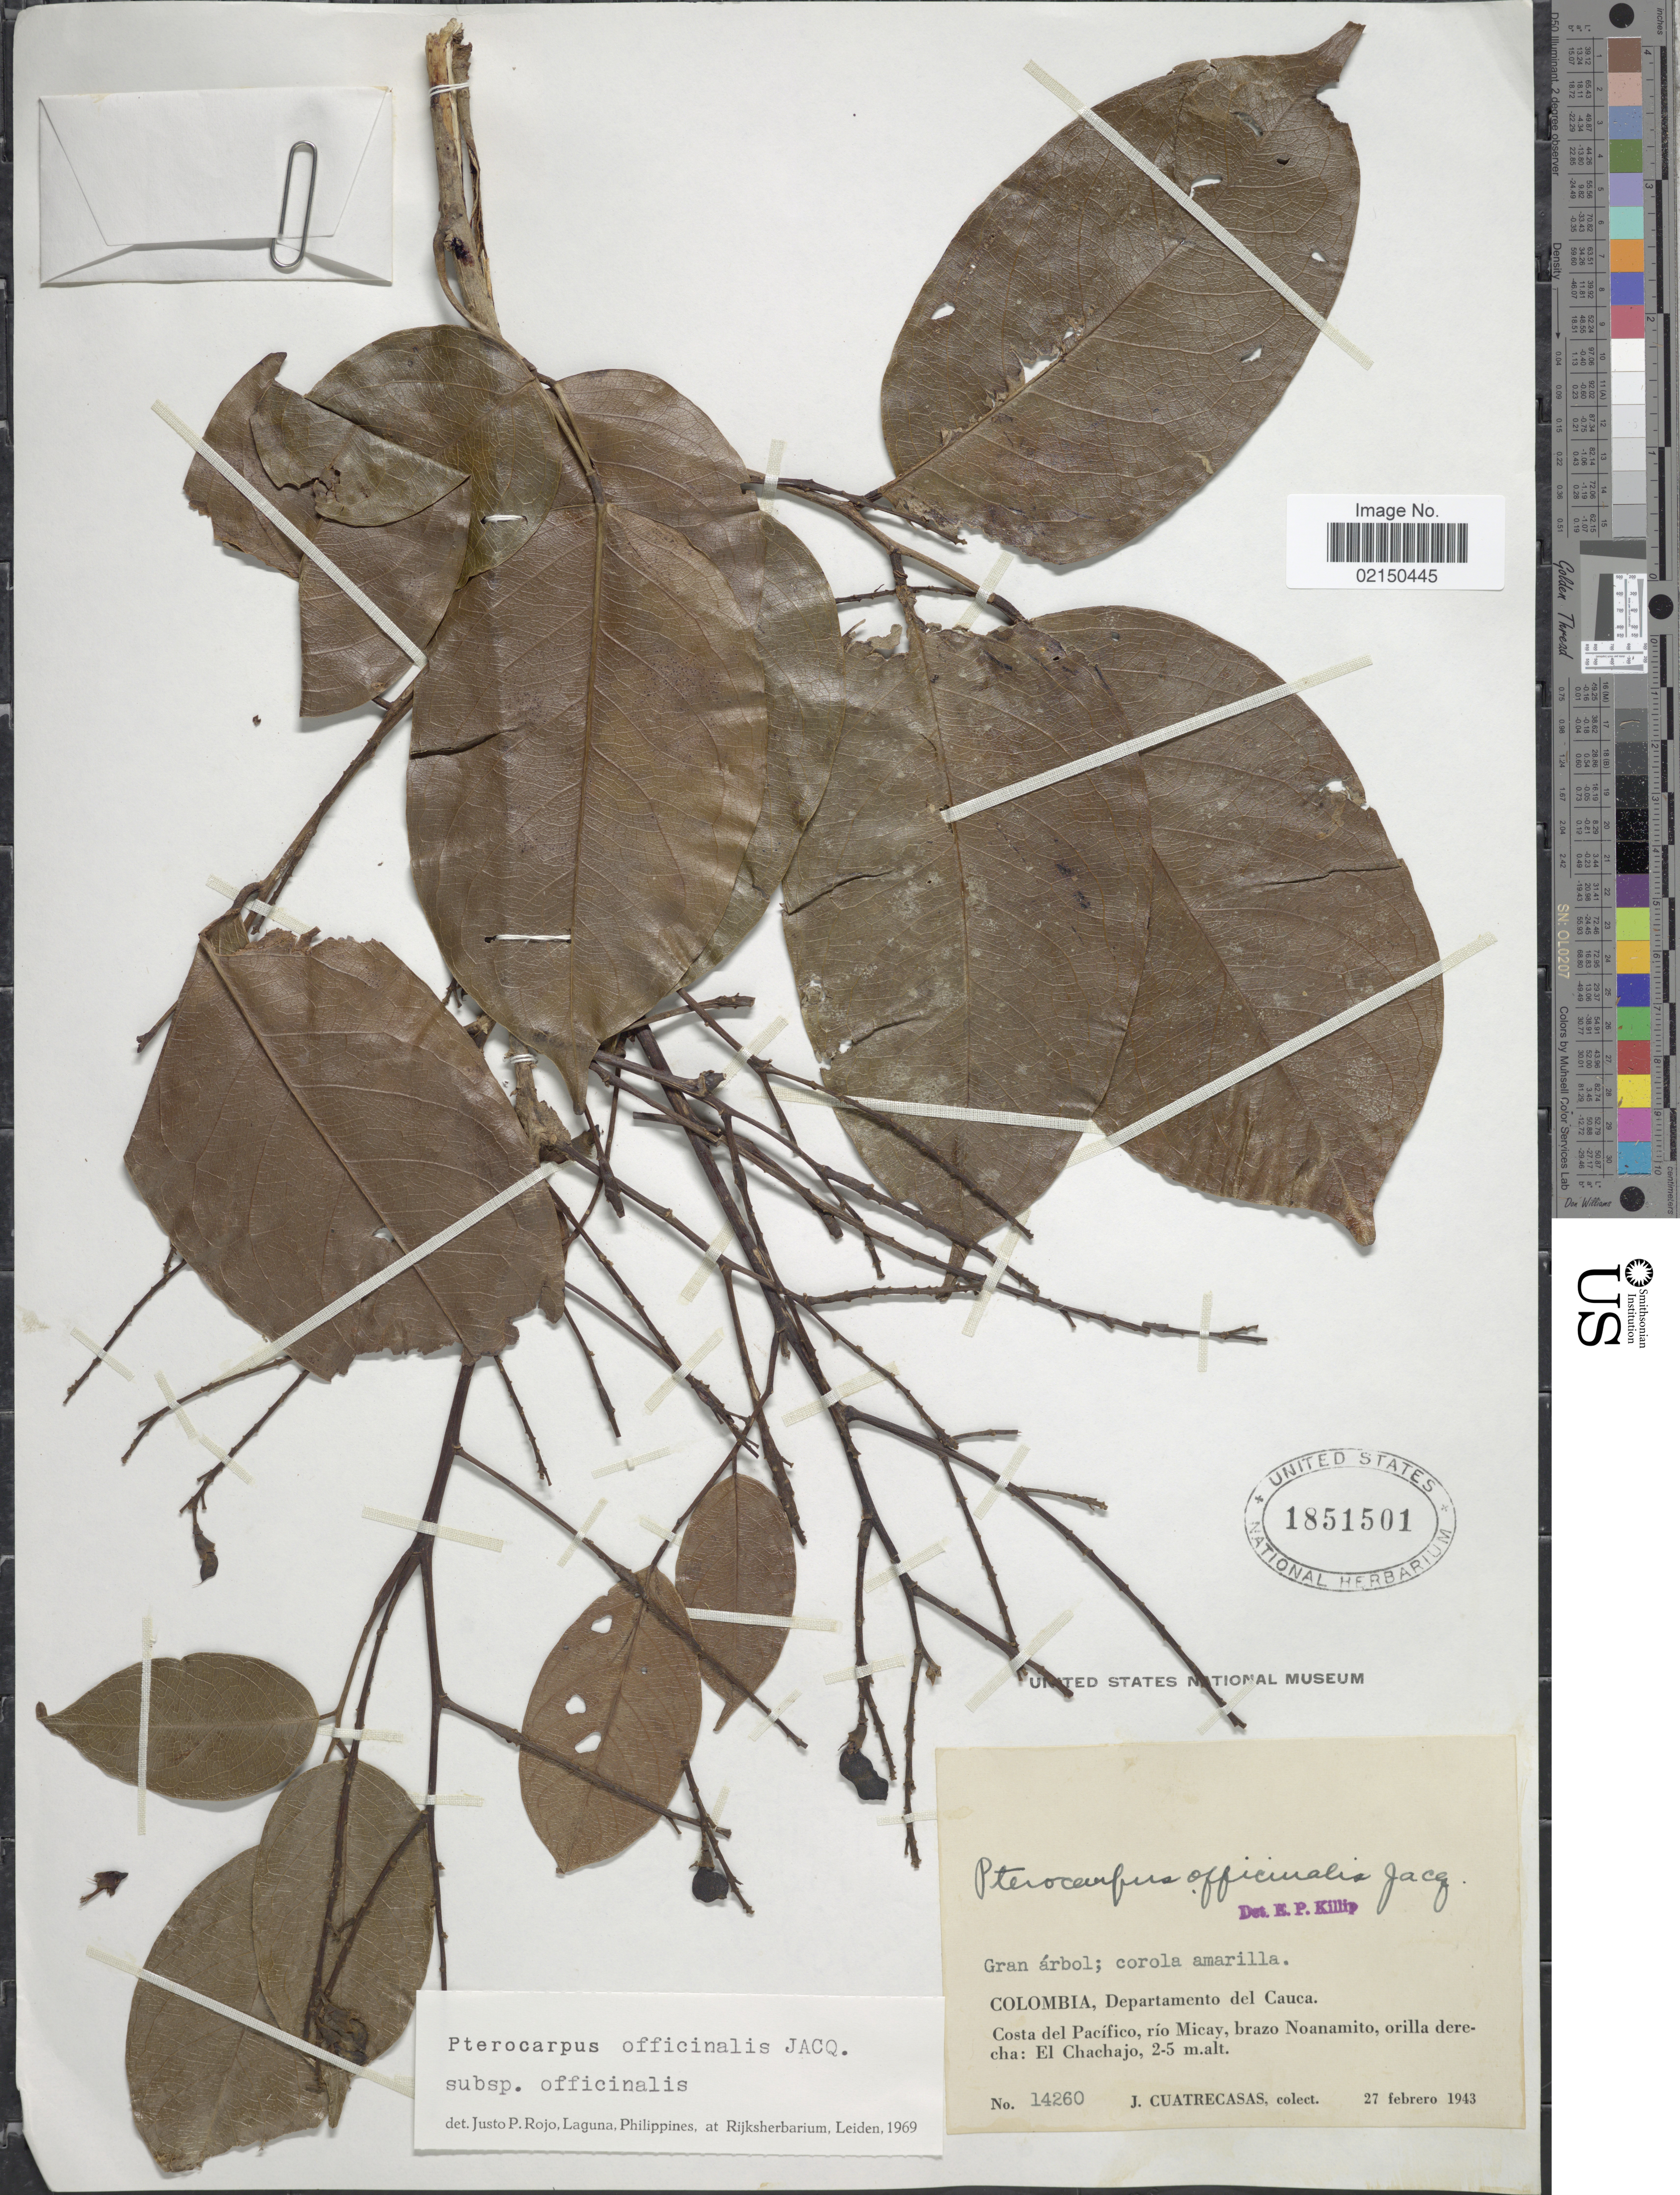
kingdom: Plantae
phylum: Tracheophyta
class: Magnoliopsida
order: Fabales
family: Fabaceae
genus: Pterocarpus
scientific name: Pterocarpus officinalis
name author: Jacq.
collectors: J. Cuatrecasas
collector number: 14260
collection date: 1943-02-27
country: Colombia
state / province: Cauca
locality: Costa del Pacifico, rio Micay, brazo Noanamito, orilla derecha: El Chachajo.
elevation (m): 2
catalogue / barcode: US 1851501